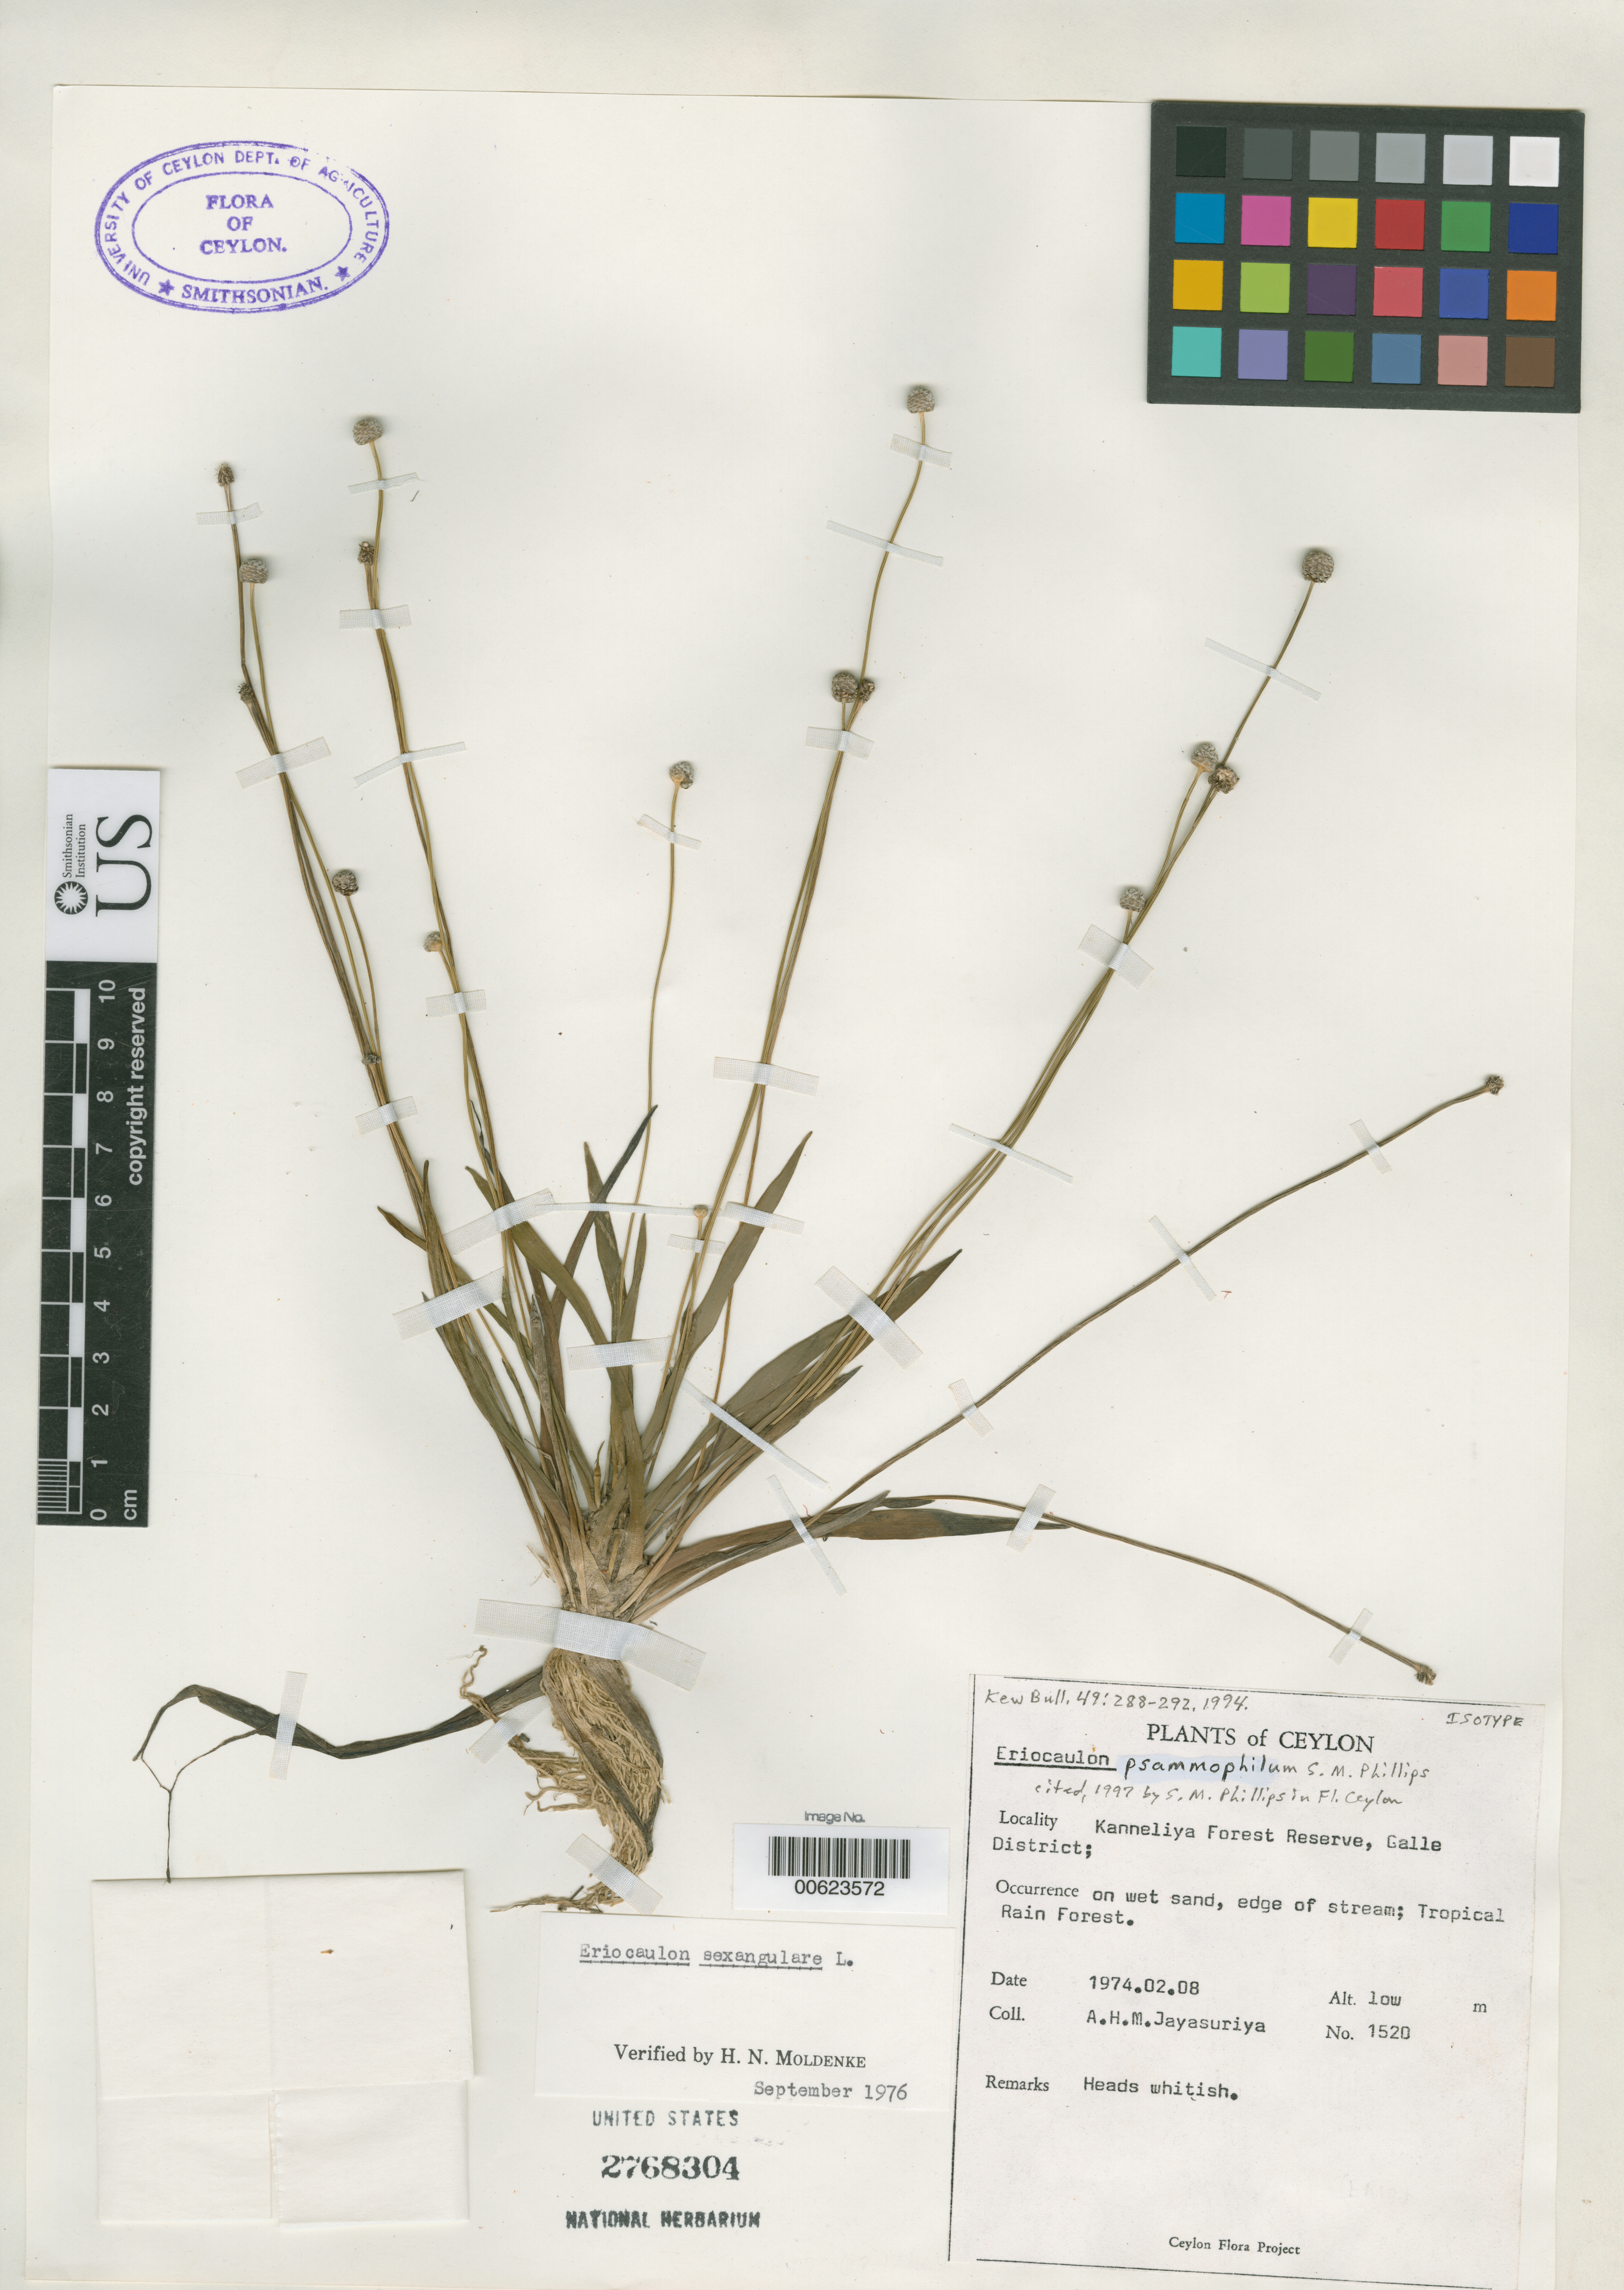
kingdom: Plantae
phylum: Tracheophyta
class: Liliopsida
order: Poales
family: Eriocaulaceae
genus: Eriocaulon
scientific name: Eriocaulon psammophilum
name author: S.M. Phillips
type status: Isotype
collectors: A. H. Jayasuriya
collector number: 1520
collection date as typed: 08 Feb 1974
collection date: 1974-02-08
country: Sri Lanka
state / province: Southern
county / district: Galle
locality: Kanneliya Forest Reserve.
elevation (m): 1520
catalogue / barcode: US 2768304